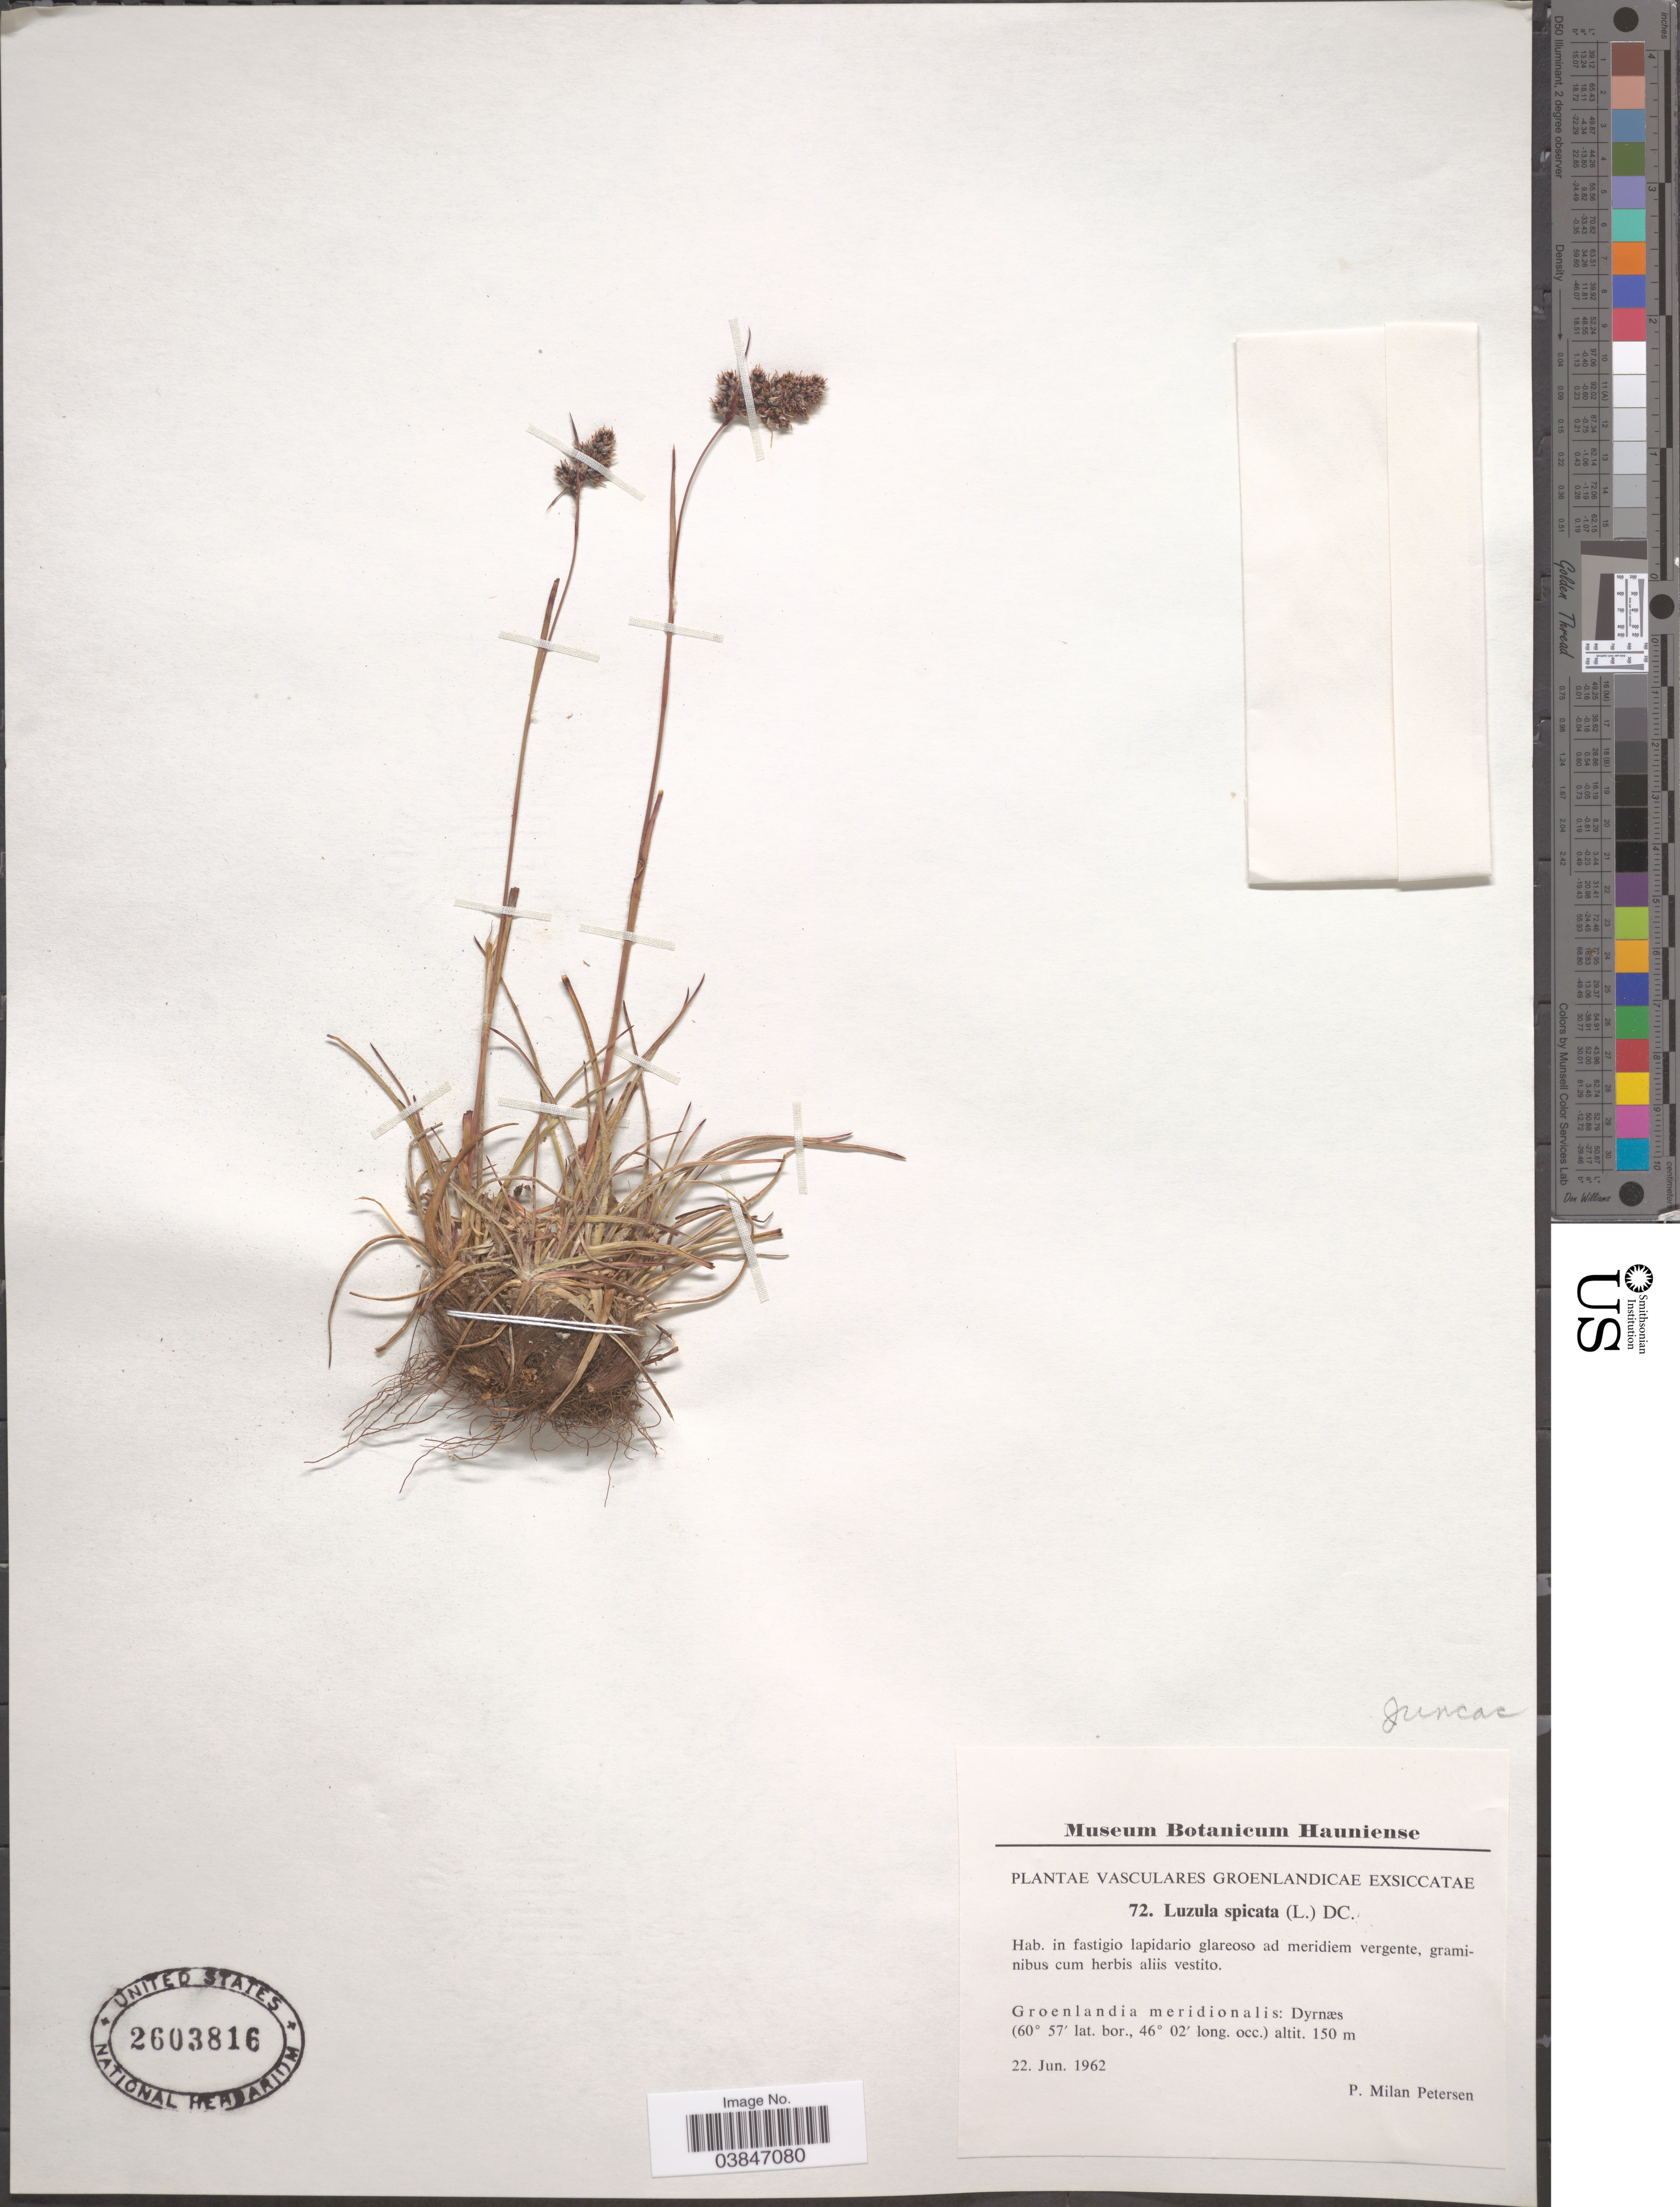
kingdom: Plantae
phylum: Tracheophyta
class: Liliopsida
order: Poales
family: Juncaceae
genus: Luzula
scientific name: Luzula spicata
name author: (L.) DC.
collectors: P. Petersen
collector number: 72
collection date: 1962-06-22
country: Greenland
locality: Groenlandia meridionalis: Dyrnæs.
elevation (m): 150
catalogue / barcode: US 2603816